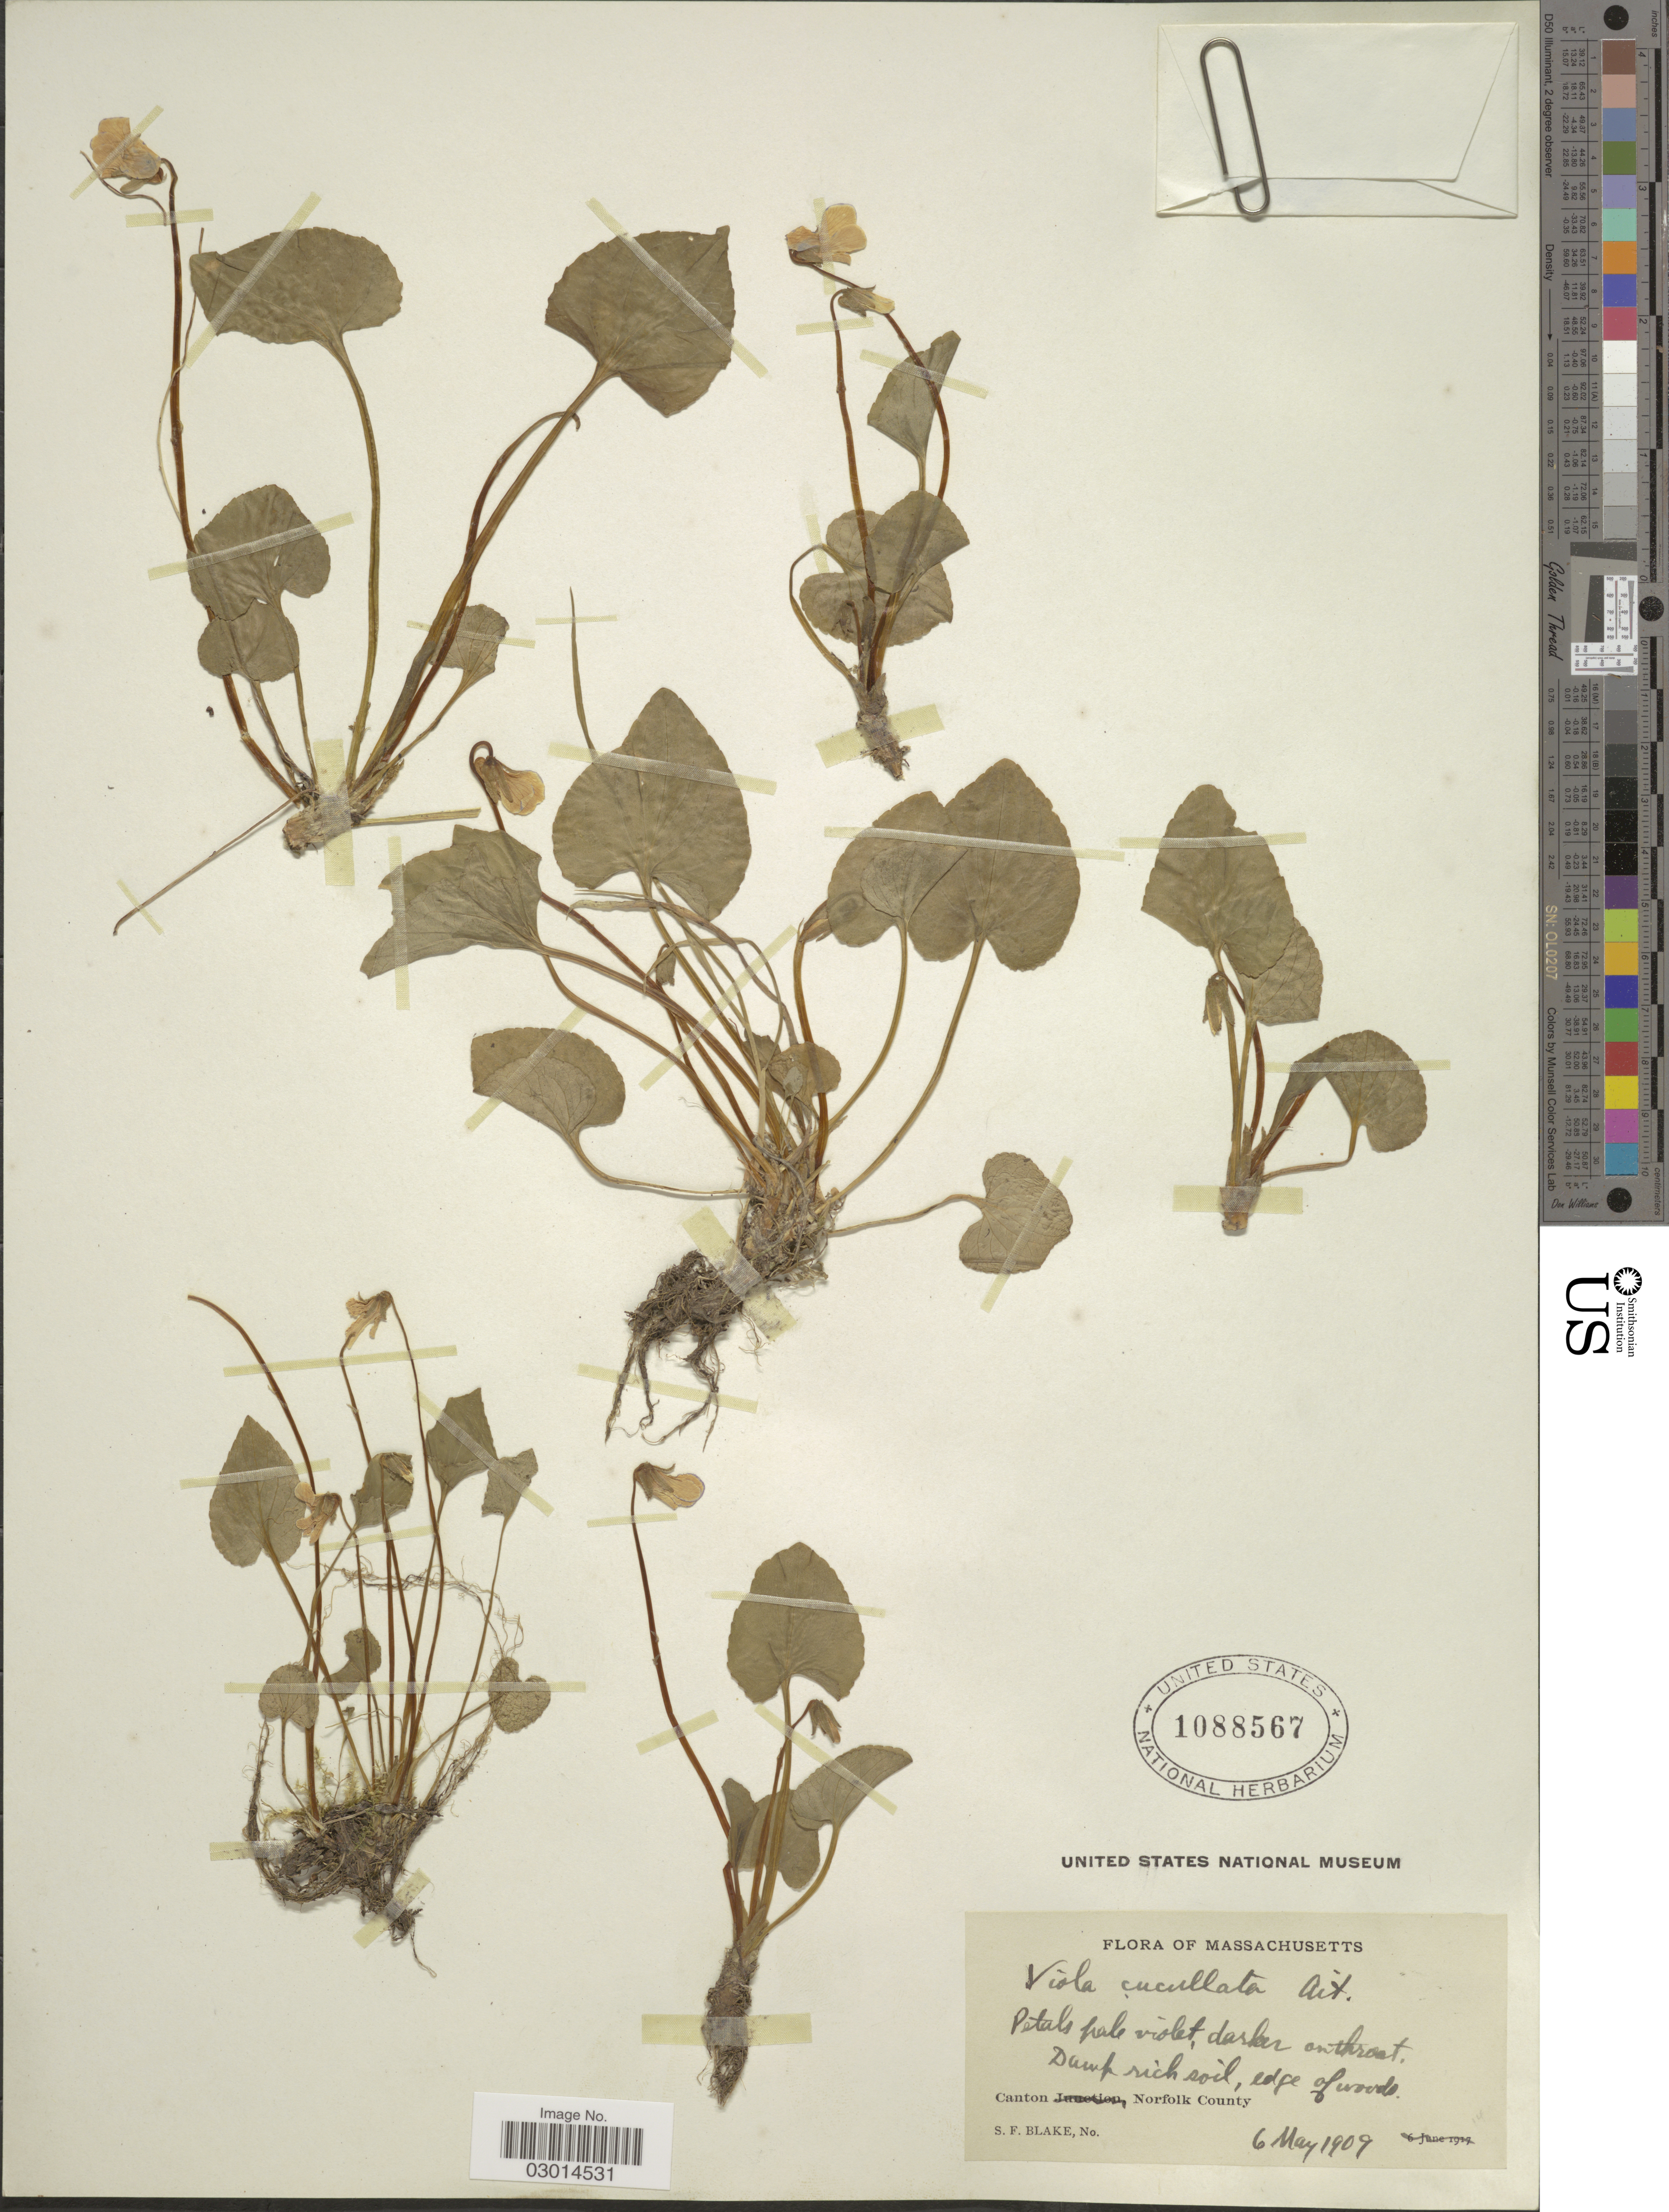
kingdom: Plantae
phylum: Tracheophyta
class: Magnoliopsida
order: Malpighiales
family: Violaceae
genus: Viola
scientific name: Viola cucullata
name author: Aiton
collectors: S. Blake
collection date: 1909-05-06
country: United States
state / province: Massachusetts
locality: Canton, Norfolk County.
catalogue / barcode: US 1088567